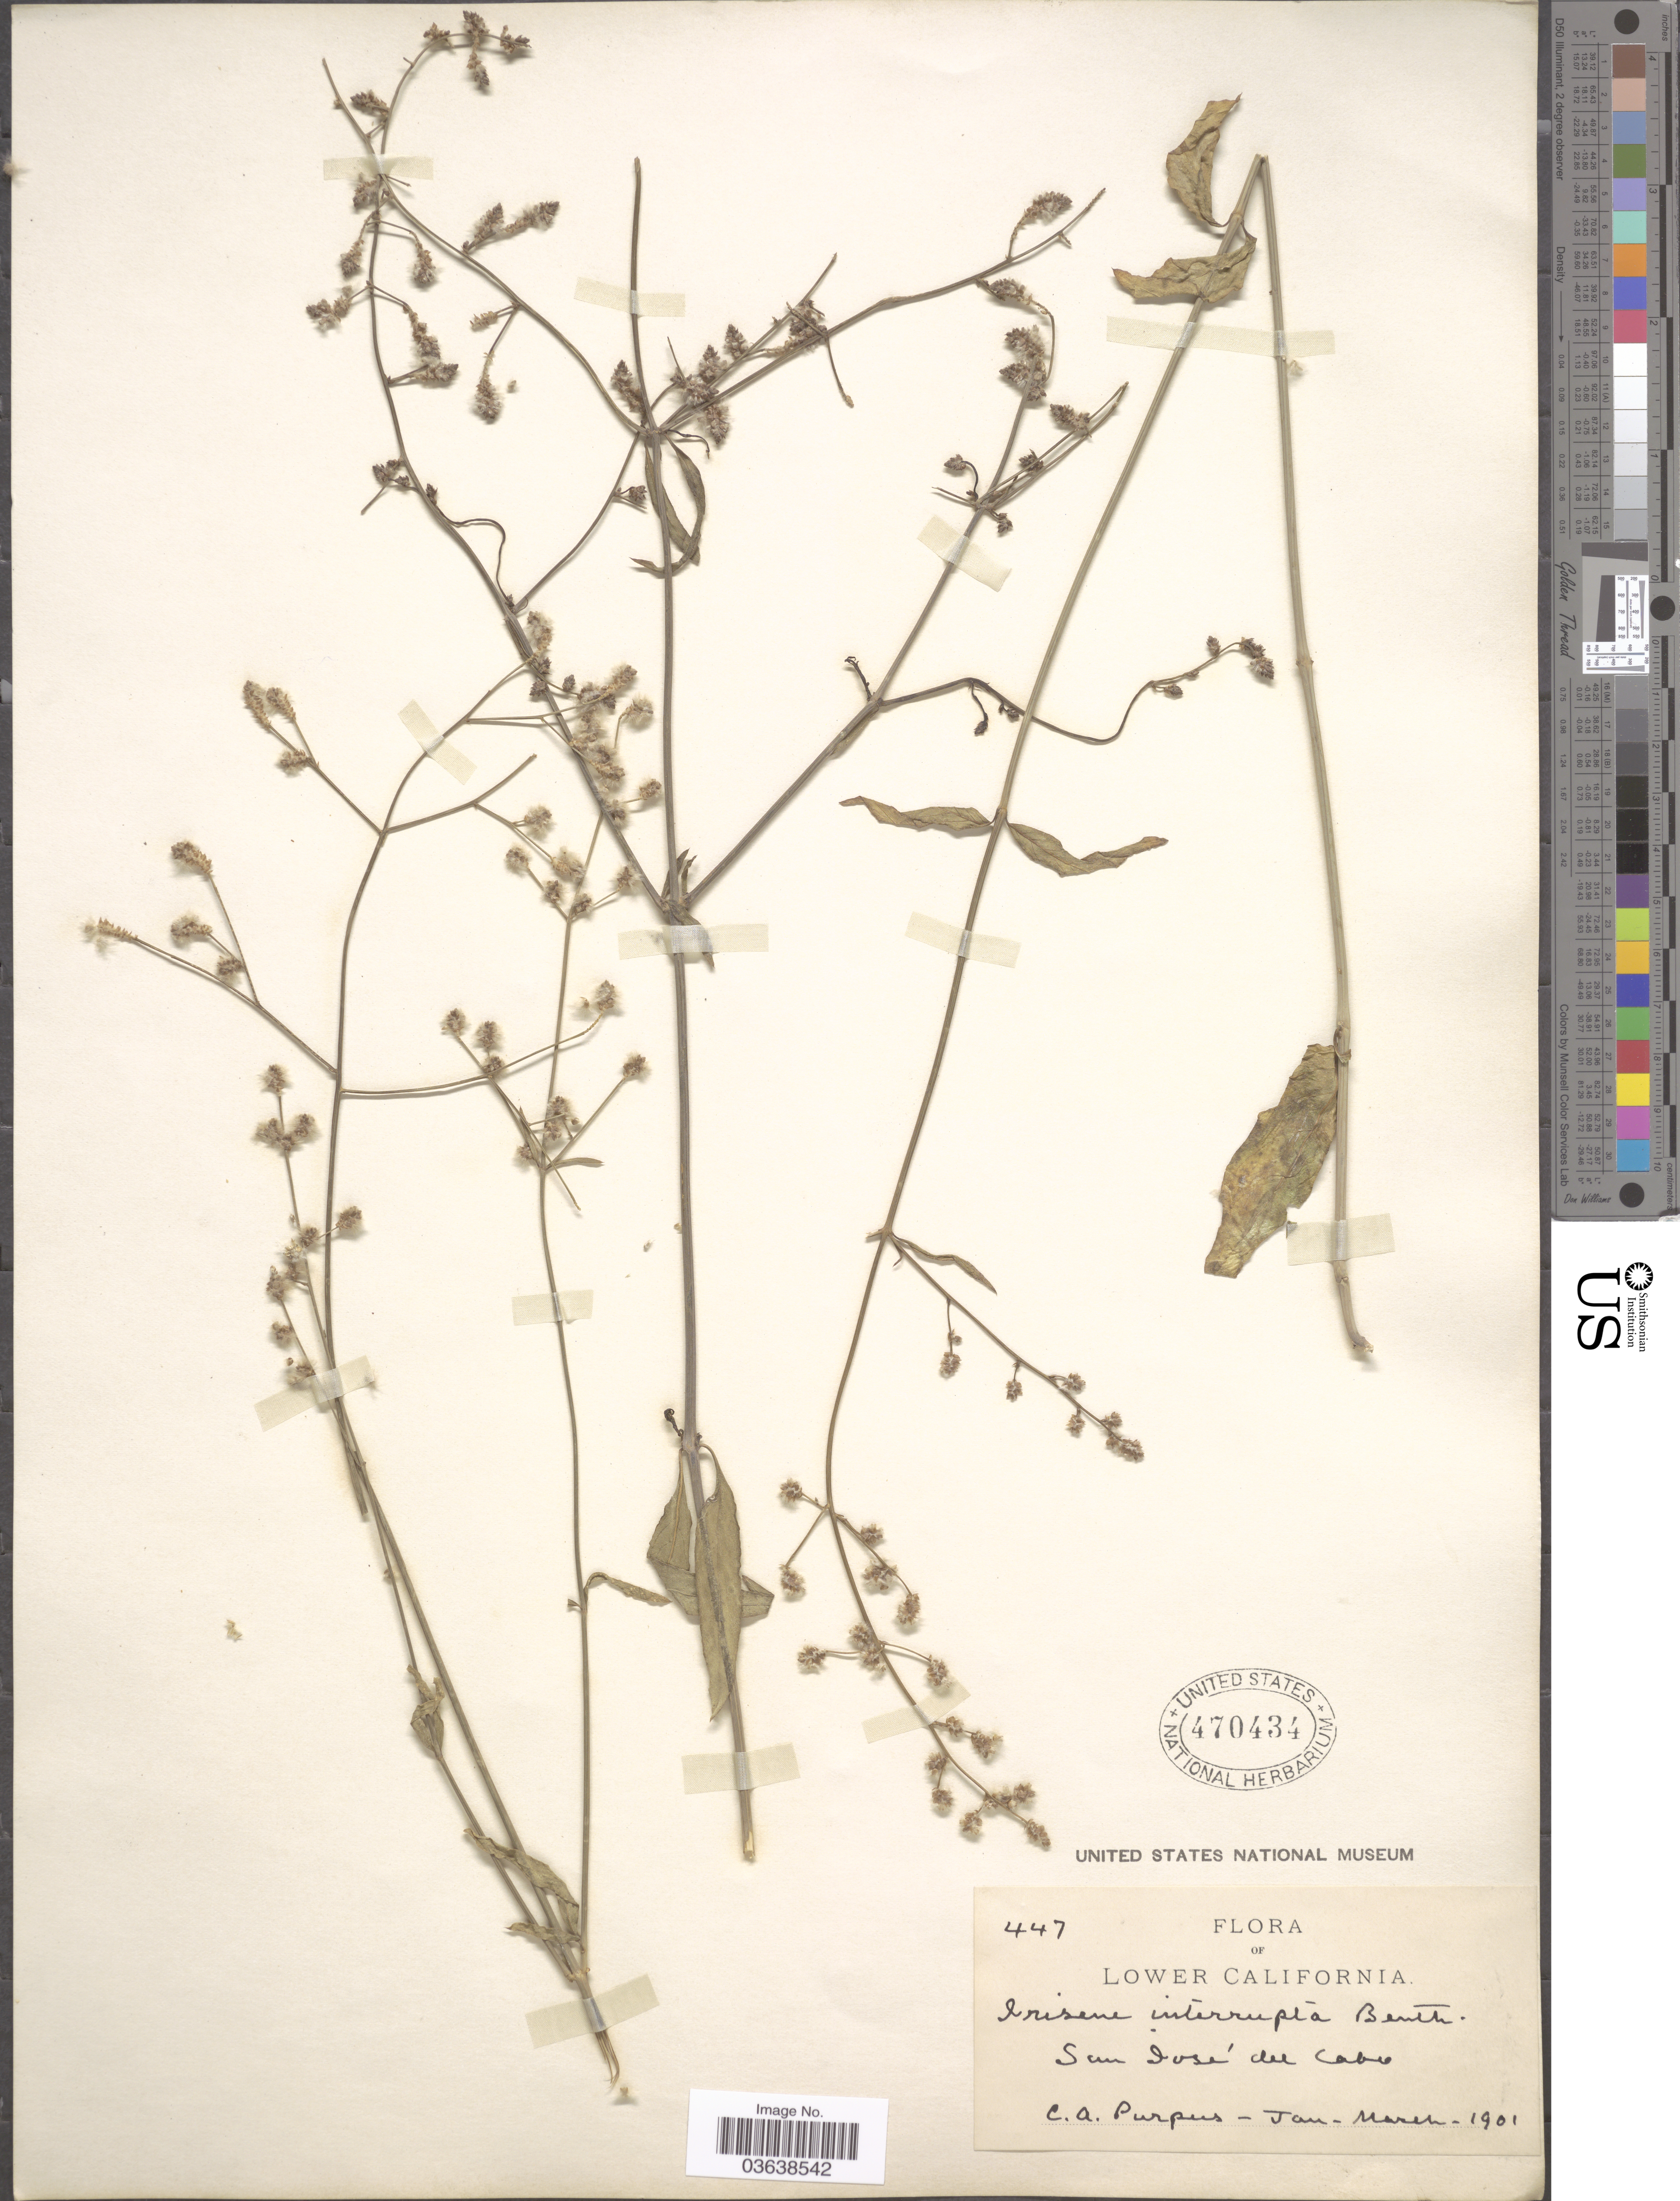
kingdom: Plantae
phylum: Tracheophyta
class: Magnoliopsida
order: Caryophyllales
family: Amaranthaceae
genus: Iresine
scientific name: Iresine angustifolia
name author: Euphrasén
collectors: C. A. Purpus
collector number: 447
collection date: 1901-01/1901-03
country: Mexico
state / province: Baja California Sur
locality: Lower California. San José del Cabo.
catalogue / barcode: US 470434